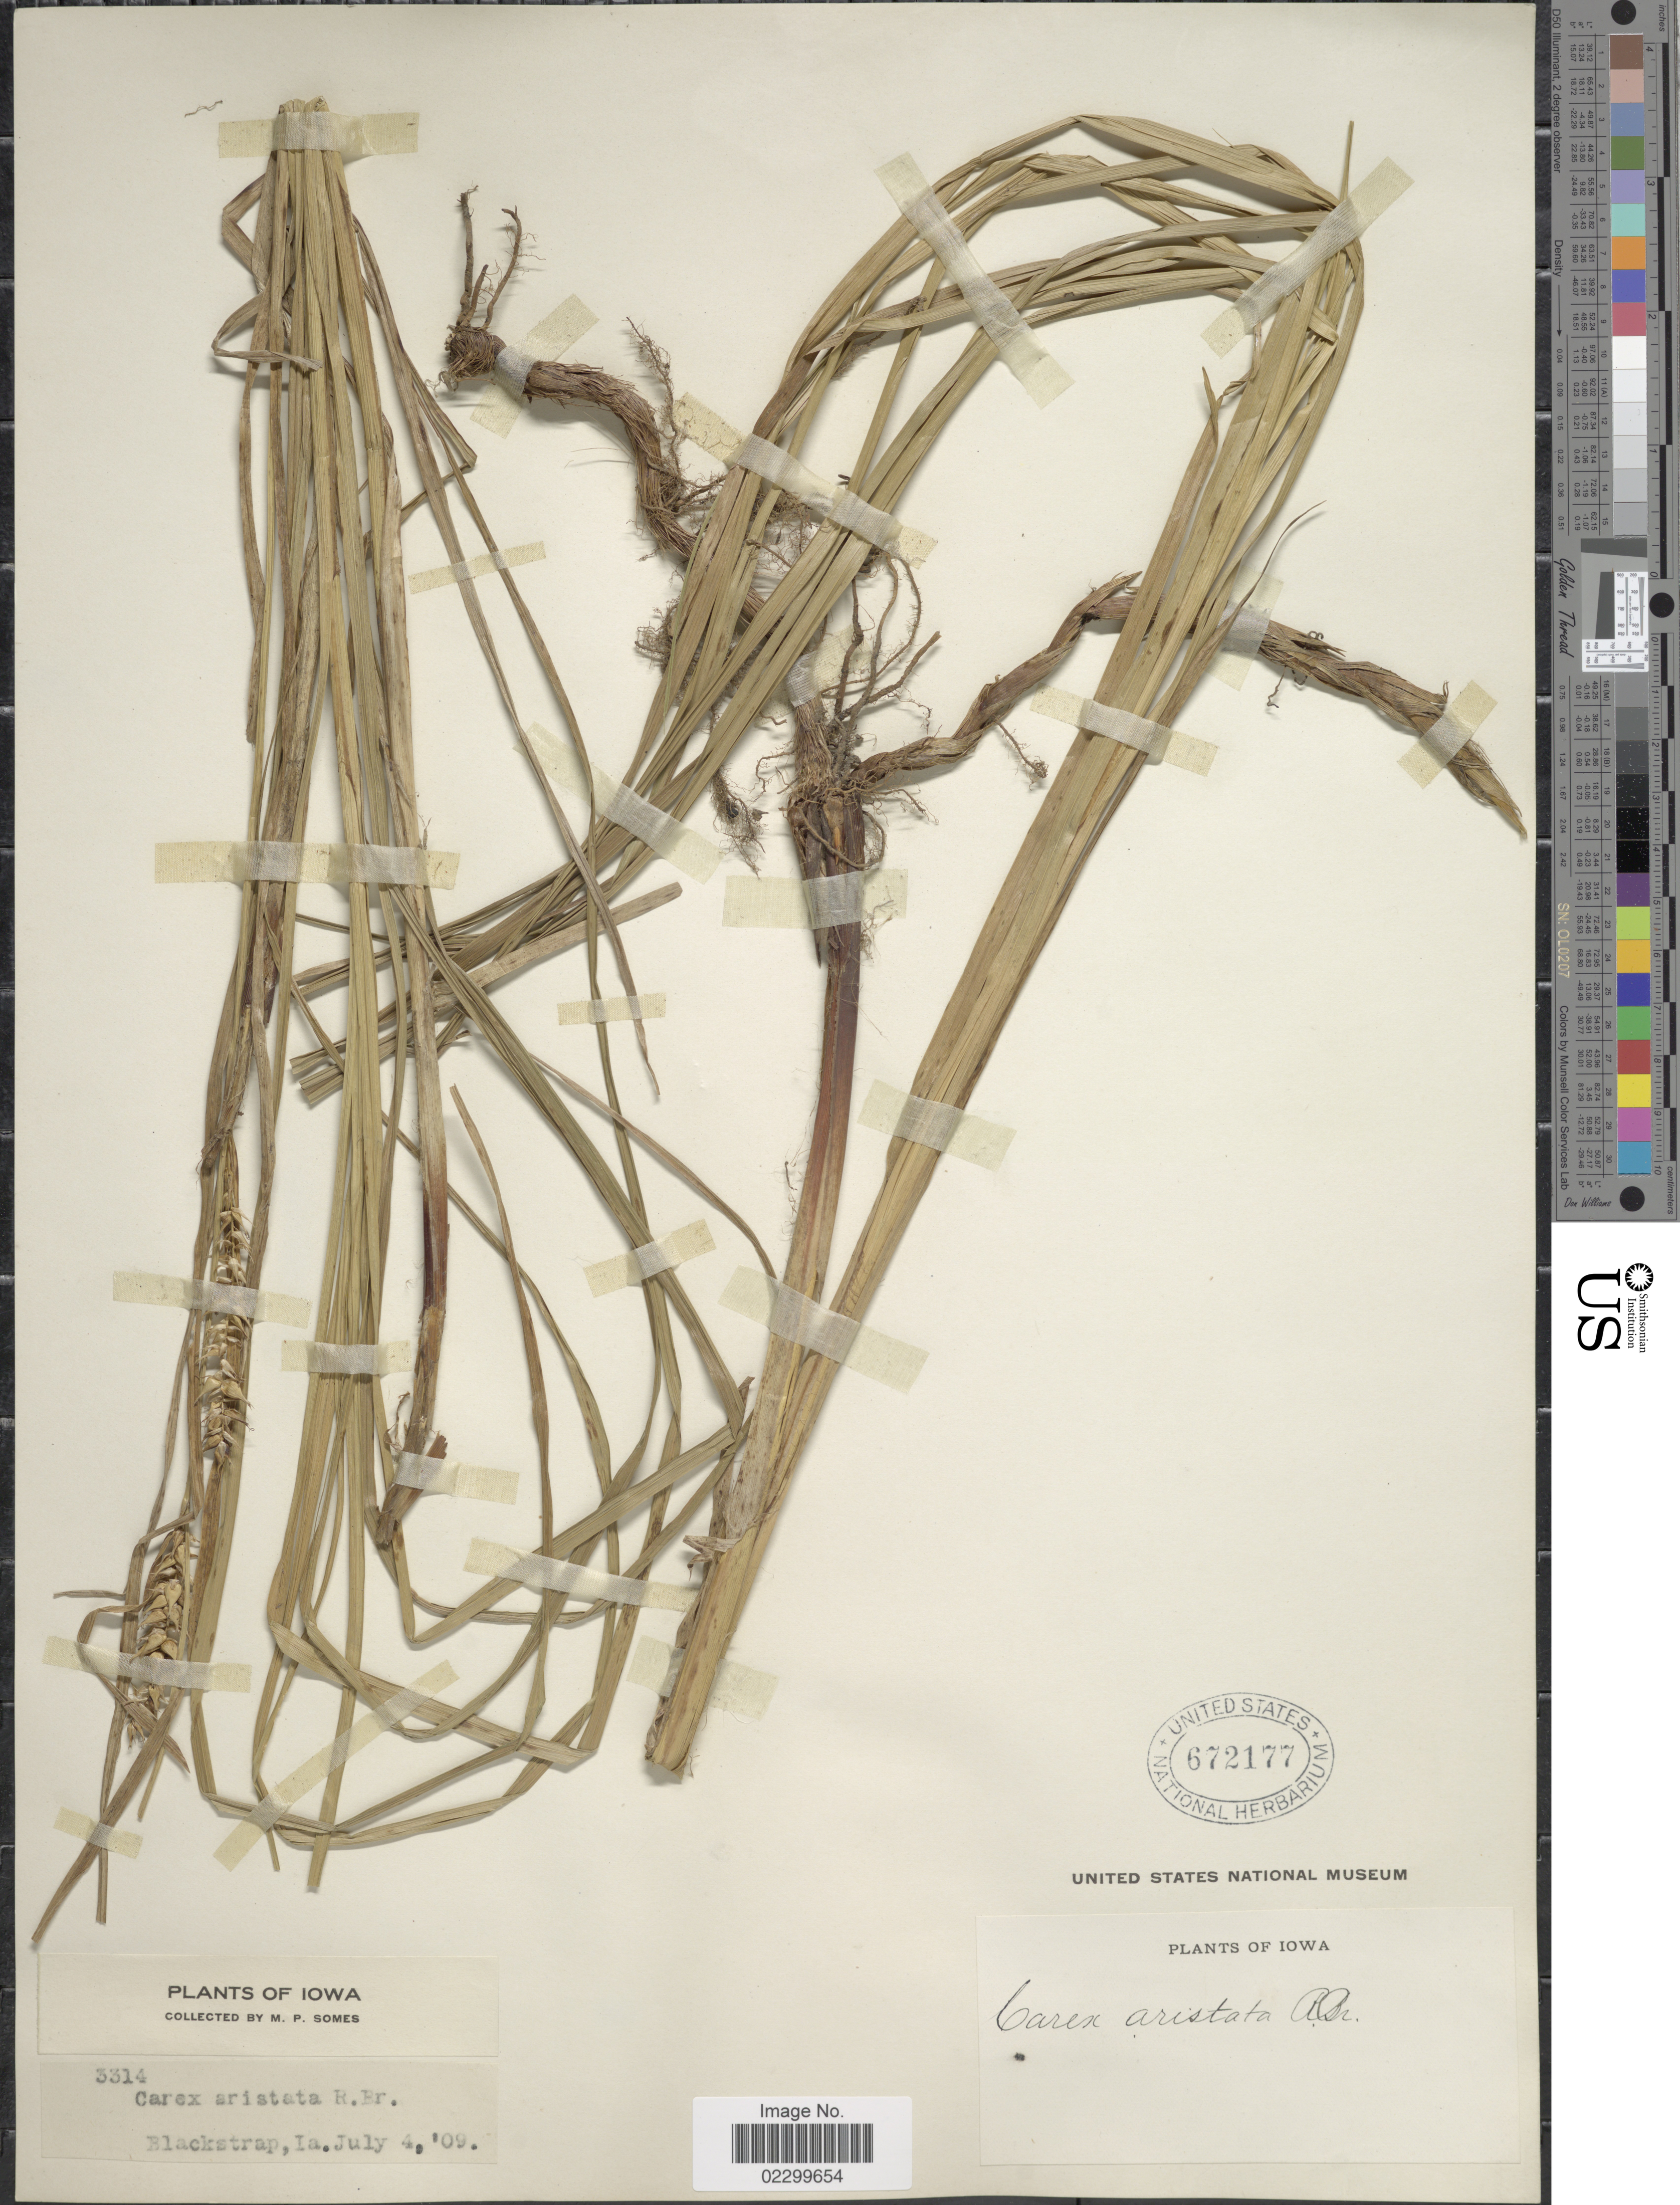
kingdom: Plantae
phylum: Tracheophyta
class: Liliopsida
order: Poales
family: Cyperaceae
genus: Carex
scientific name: Carex atherodes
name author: Spreng.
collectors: M. Somes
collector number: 3314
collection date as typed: Transcribed d/m/y: 4/7/9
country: United States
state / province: Iowa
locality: Blackstrap.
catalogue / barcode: US 672177